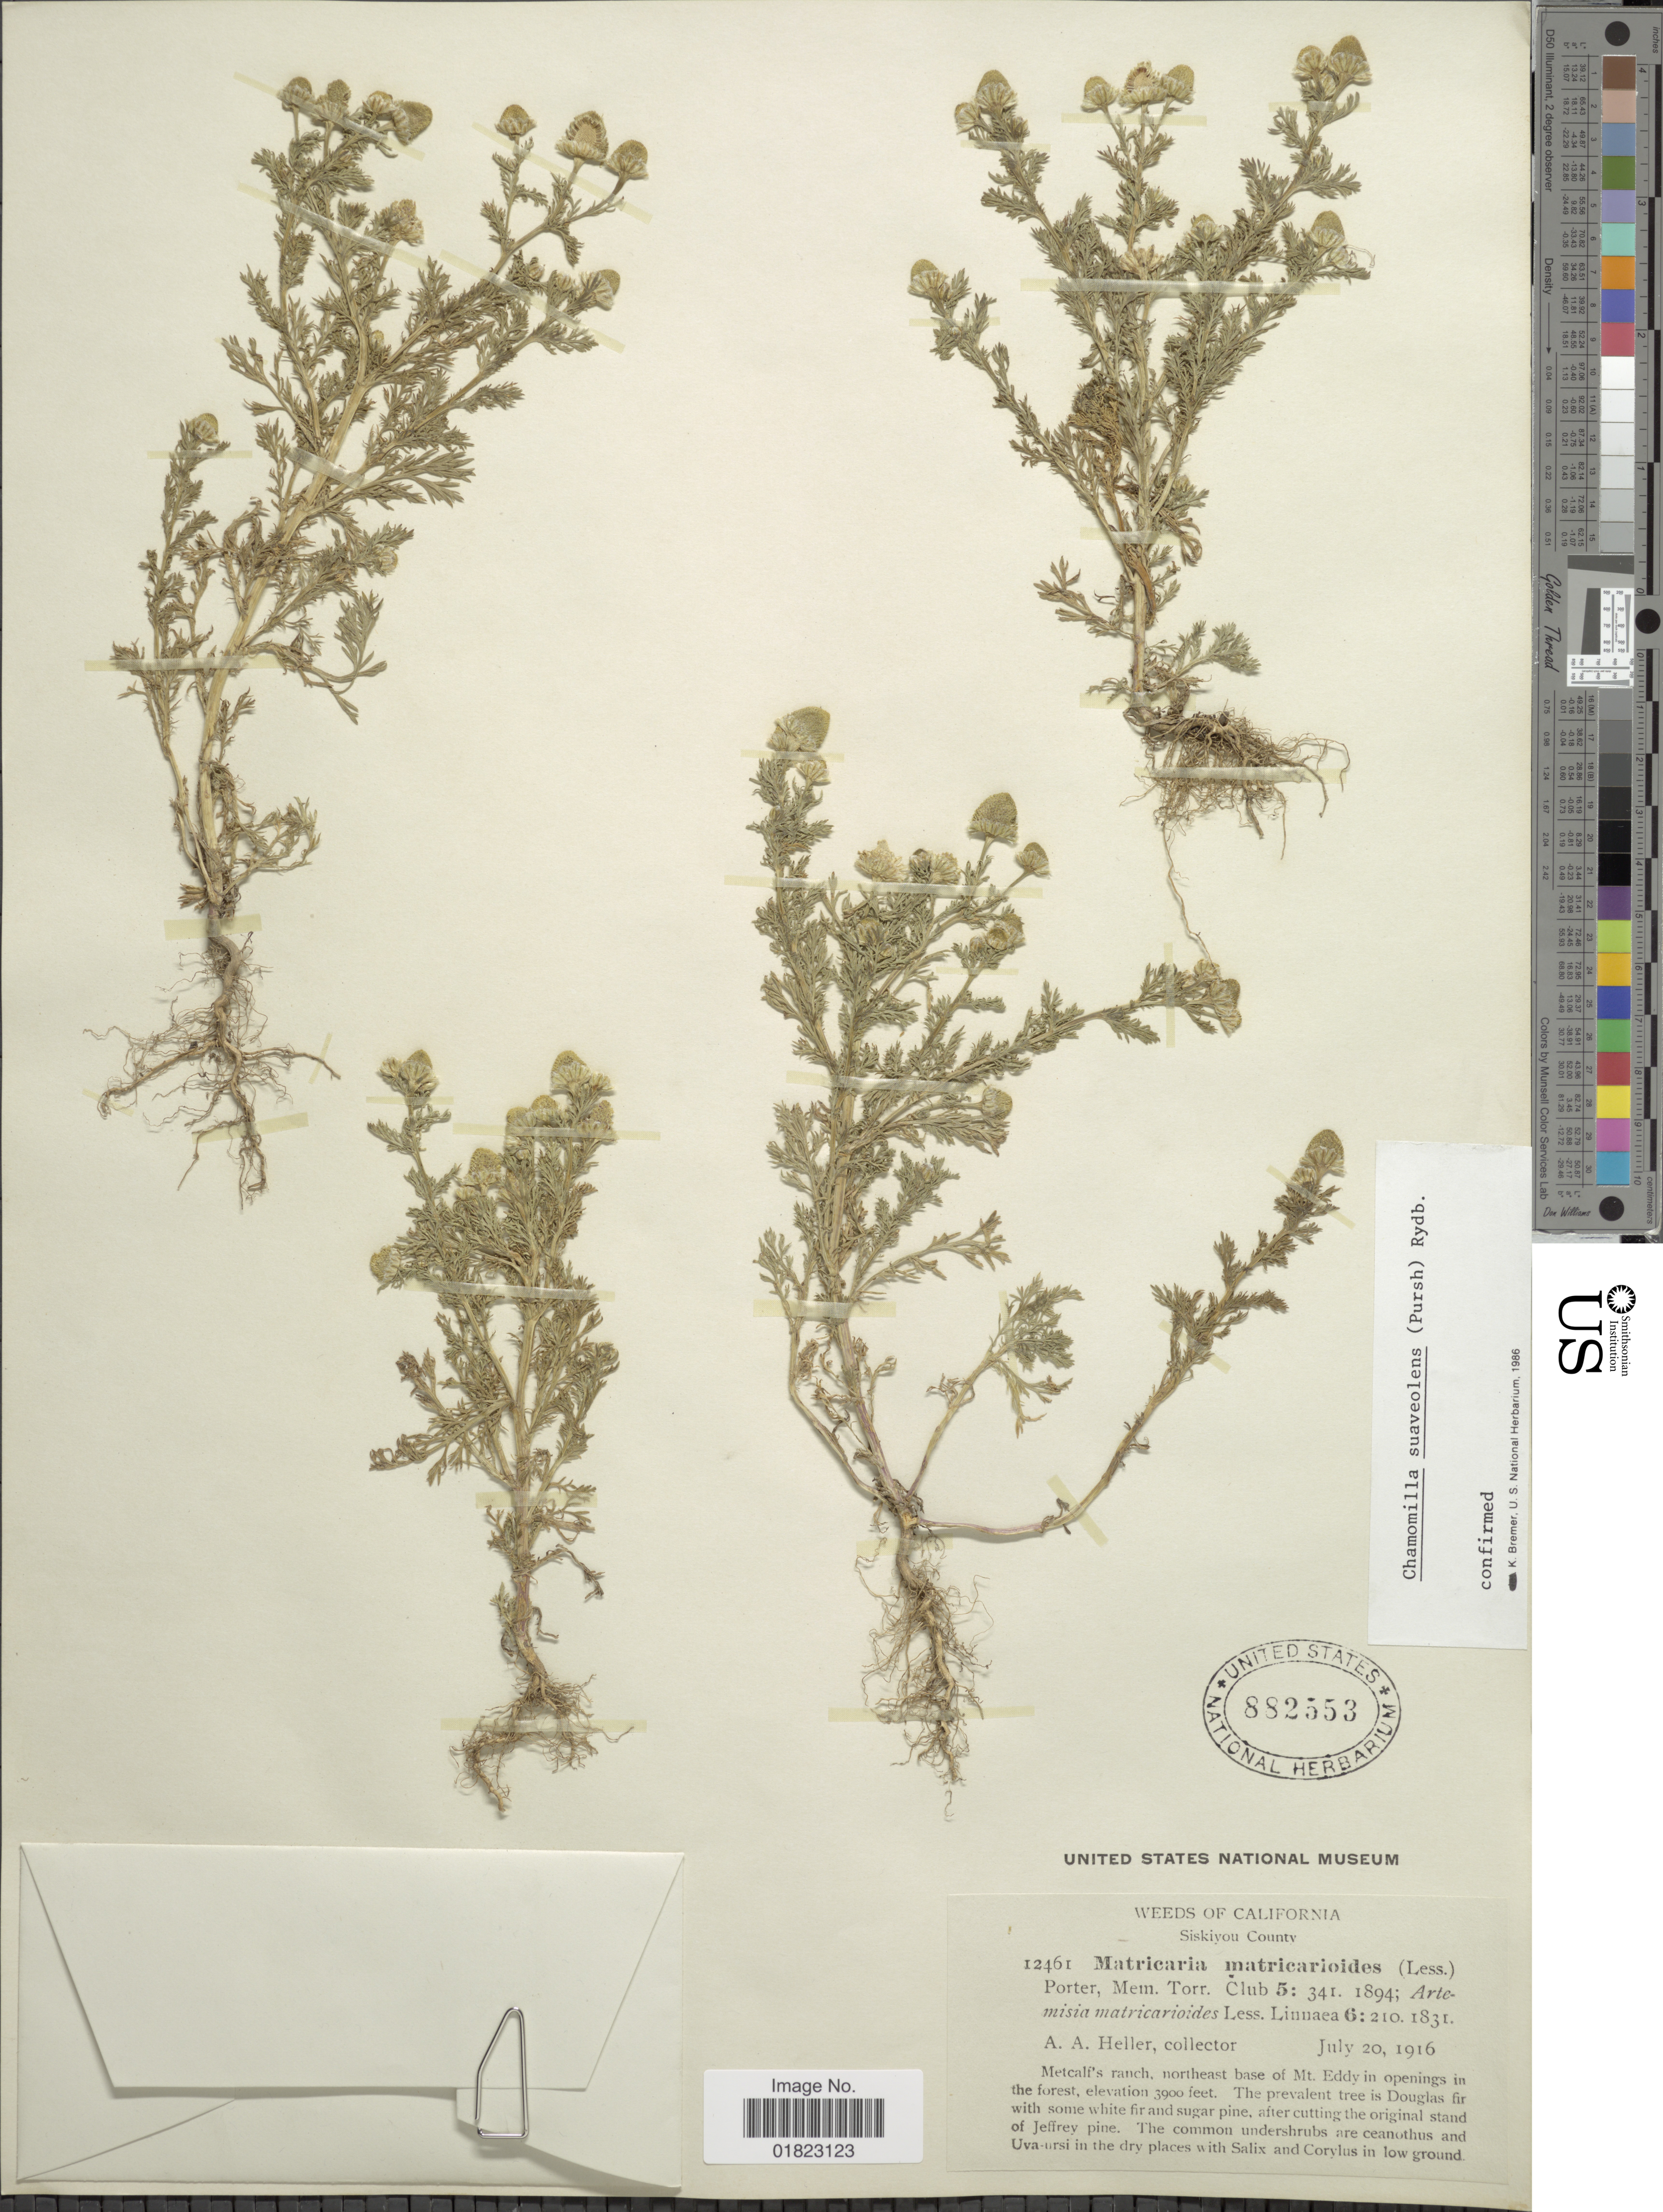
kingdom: Plantae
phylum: Tracheophyta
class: Magnoliopsida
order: Asterales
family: Asteraceae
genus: Matricaria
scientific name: Matricaria matricarioides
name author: (Less.) Porter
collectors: A. A. Heller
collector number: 12461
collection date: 1916-07-20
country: United States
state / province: California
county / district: Siskiyou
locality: Siskiyou County. Metcalf's ranch, northeast base of Mt. Eddy in openings in the forest.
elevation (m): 1189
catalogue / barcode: US 882553